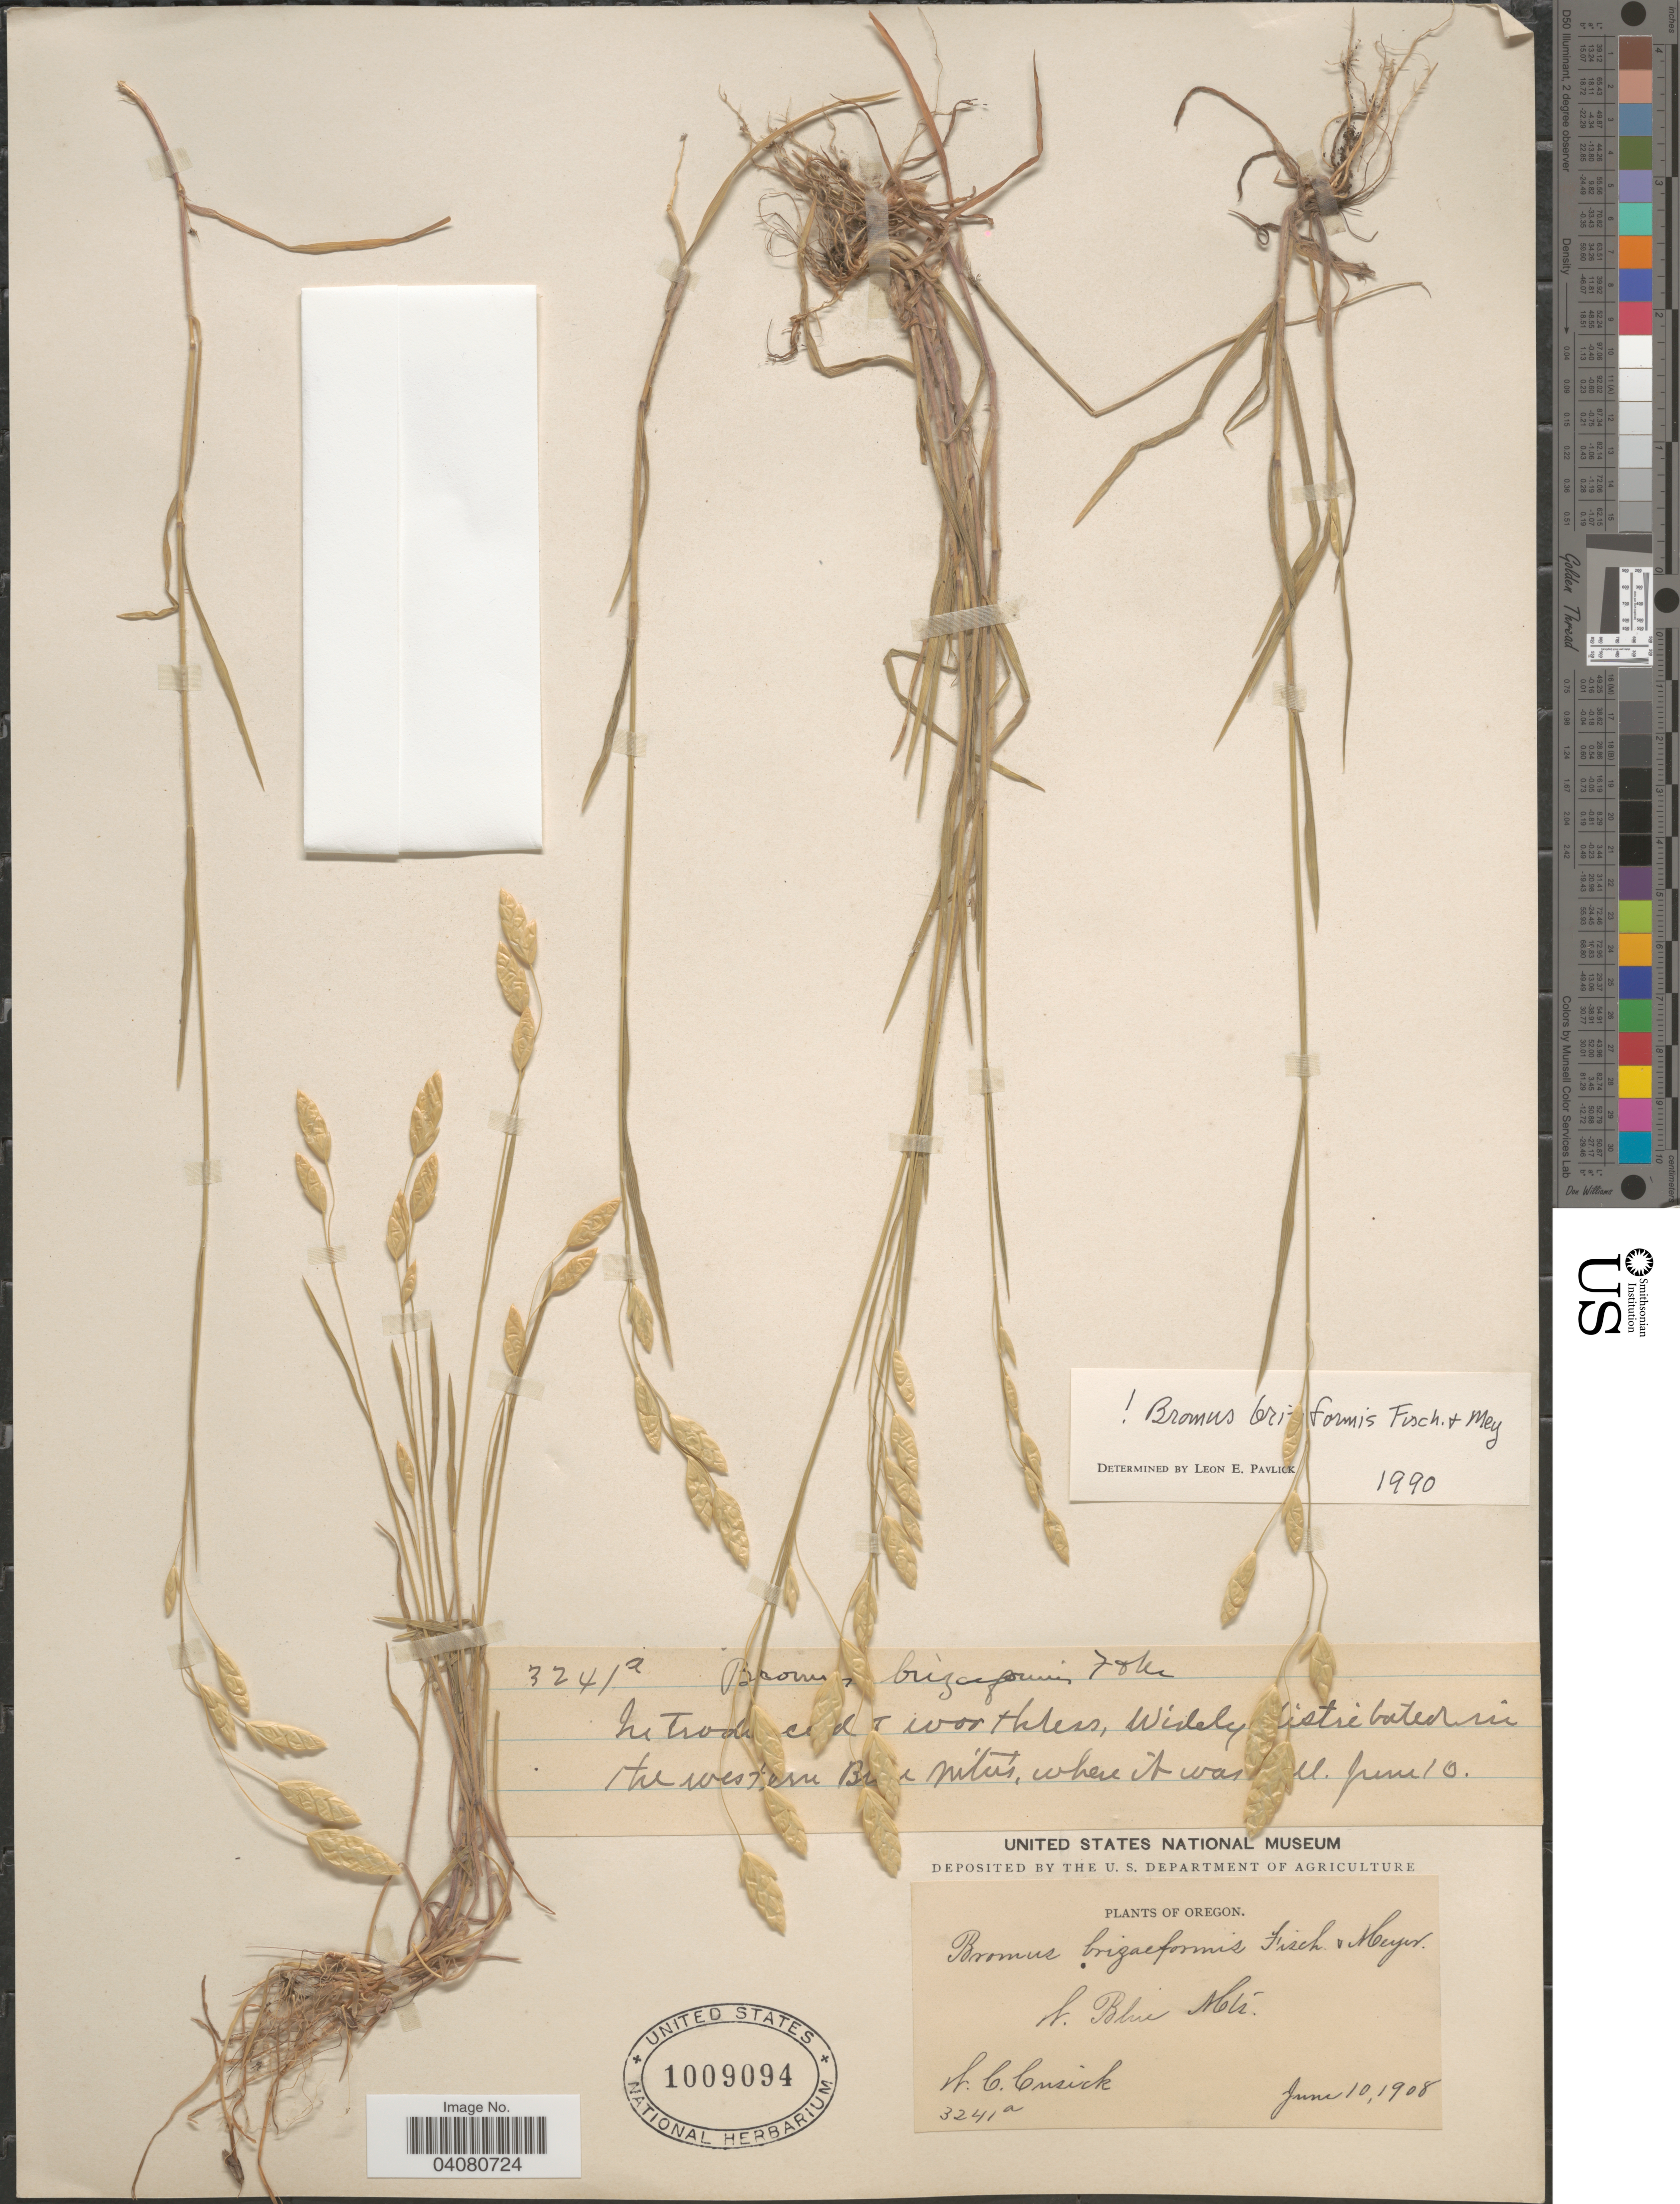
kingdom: Plantae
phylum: Tracheophyta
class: Liliopsida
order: Poales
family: Poaceae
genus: Bromus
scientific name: Bromus briziformis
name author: Fisch. & C.A. Mey.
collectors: W. C. Cusick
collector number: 3241a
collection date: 1908-06-10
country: United States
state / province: Oregon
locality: W. Blue Mts.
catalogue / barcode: US 1009094